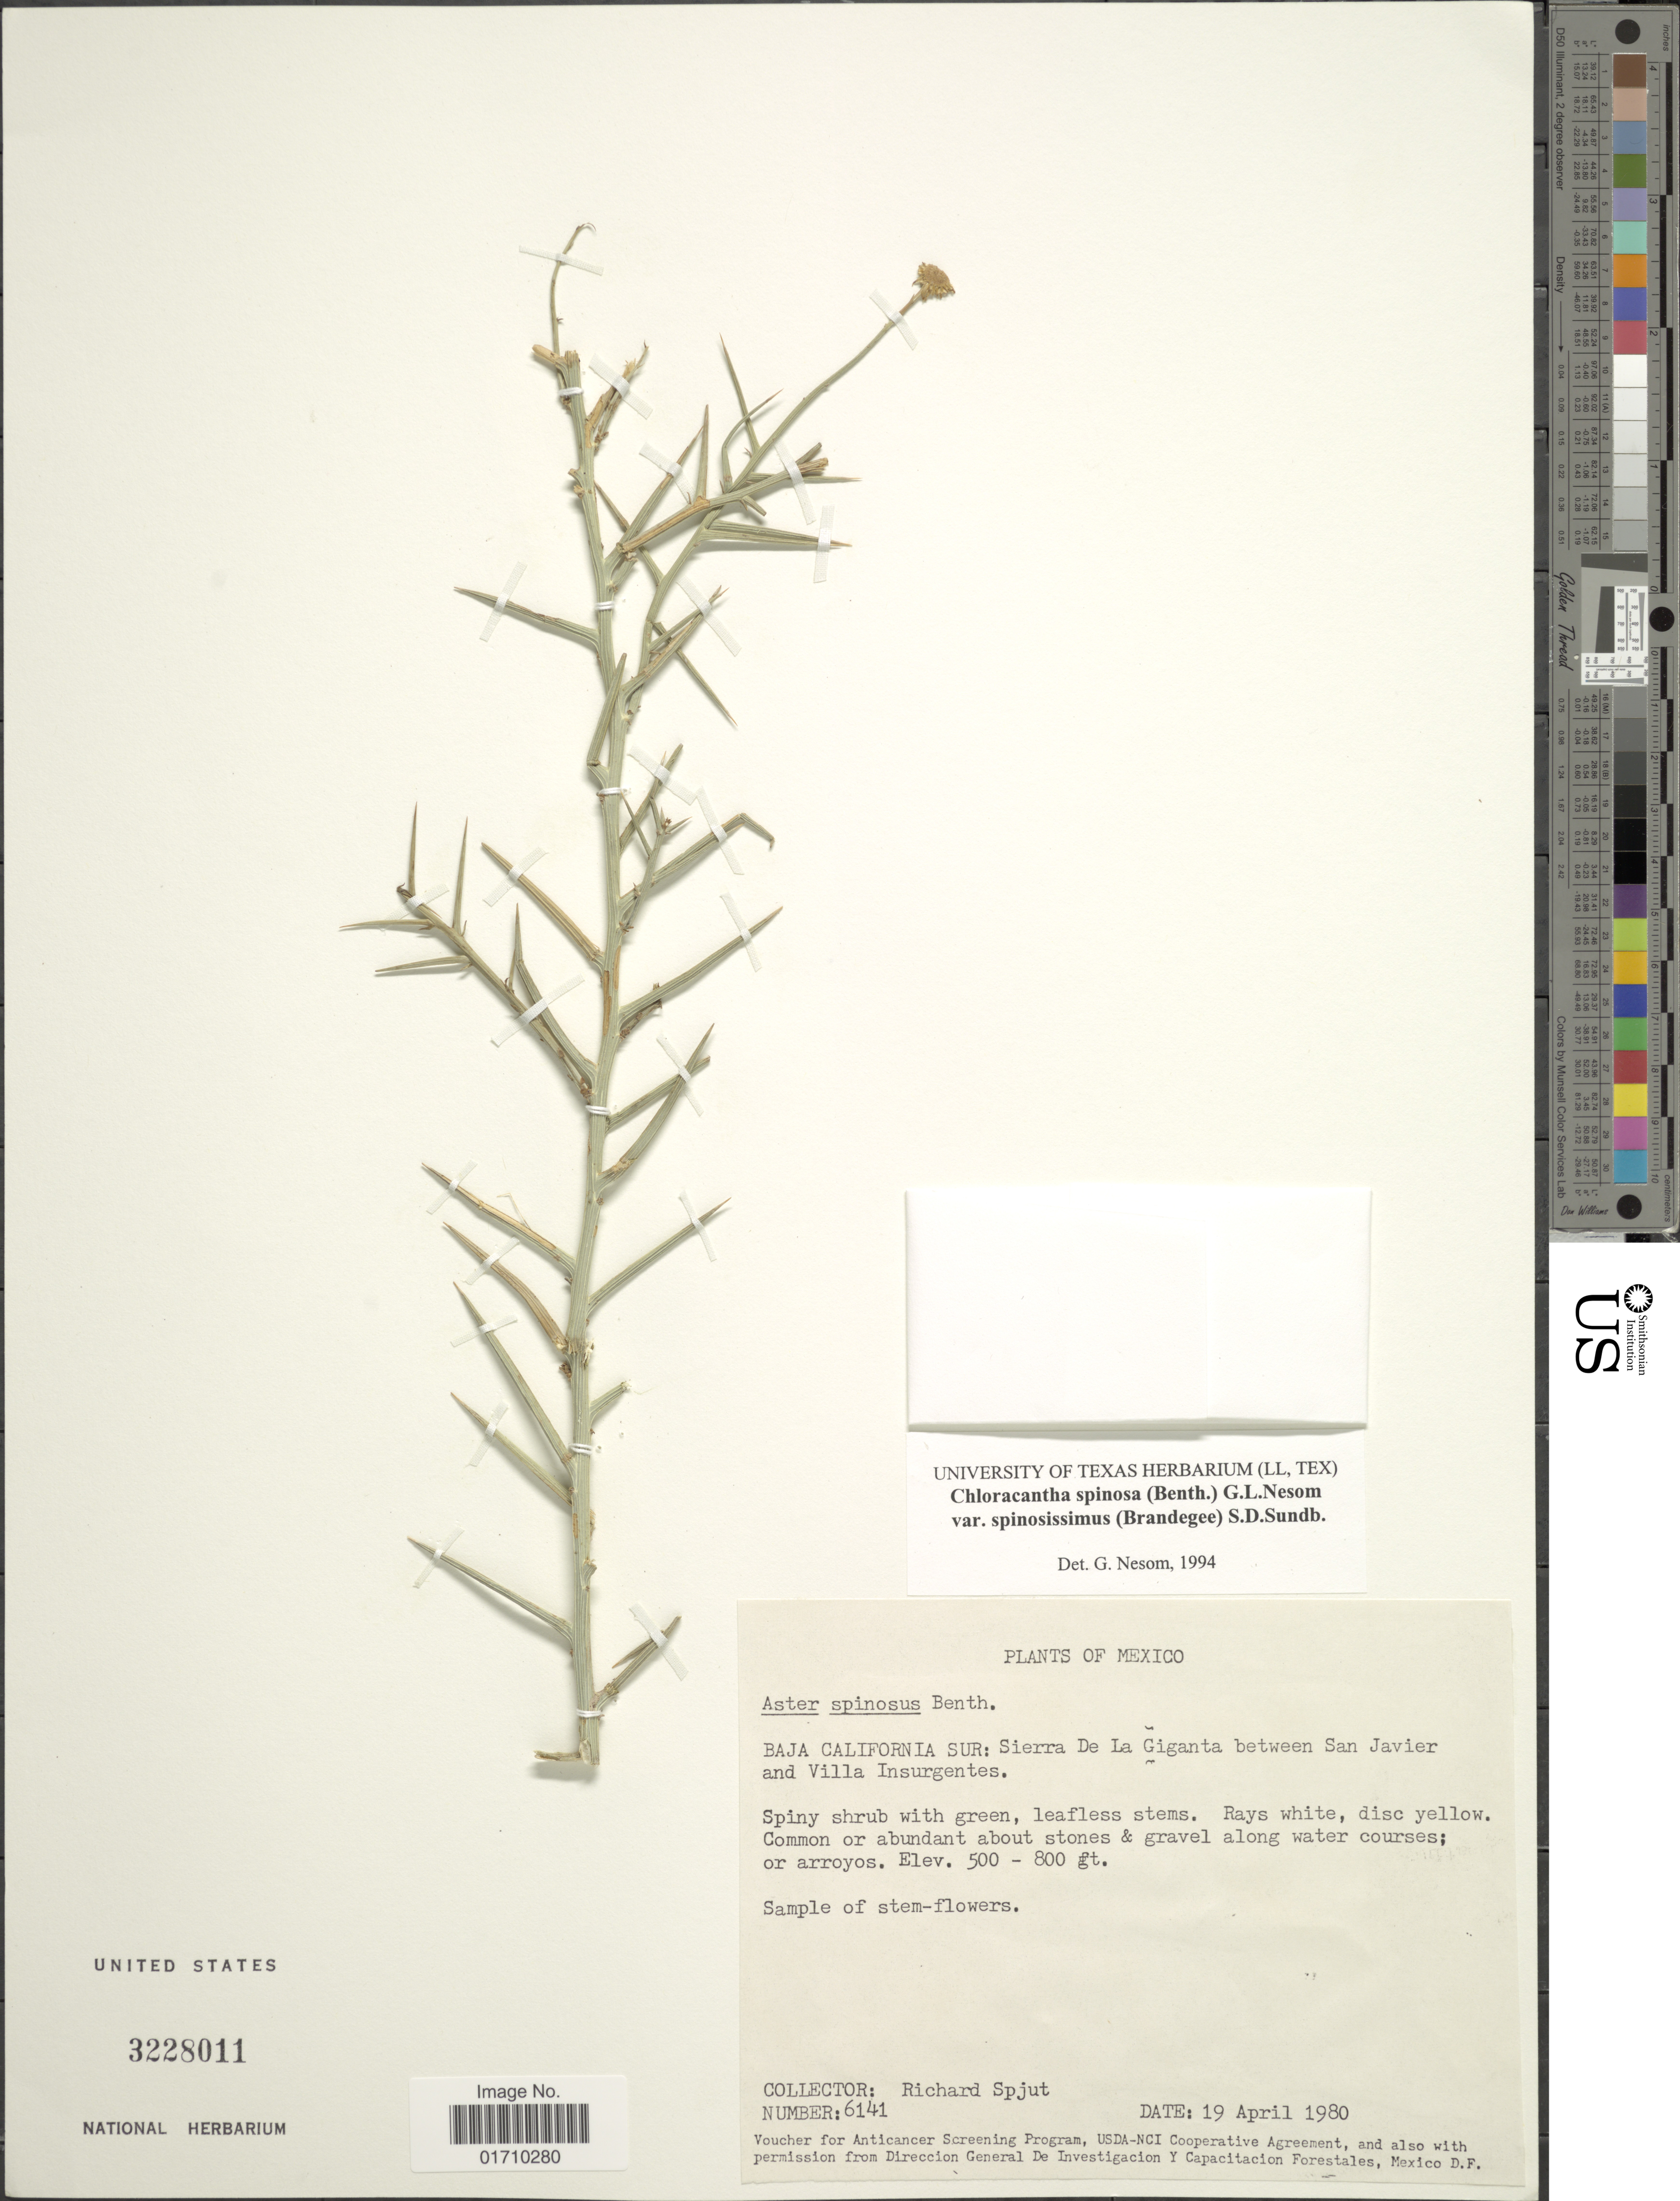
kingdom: Plantae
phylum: Tracheophyta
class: Magnoliopsida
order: Asterales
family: Asteraceae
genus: Chloracantha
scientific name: Chloracantha spinosa var. spinosissima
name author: (Brandegee) S.D. Sundb.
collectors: R. Spjut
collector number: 6141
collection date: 1980-04-19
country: Mexico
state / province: Baja California Sur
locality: Sierra De La Giganta between San Javier and Villa Insurgentes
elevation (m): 152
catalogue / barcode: US 3228011